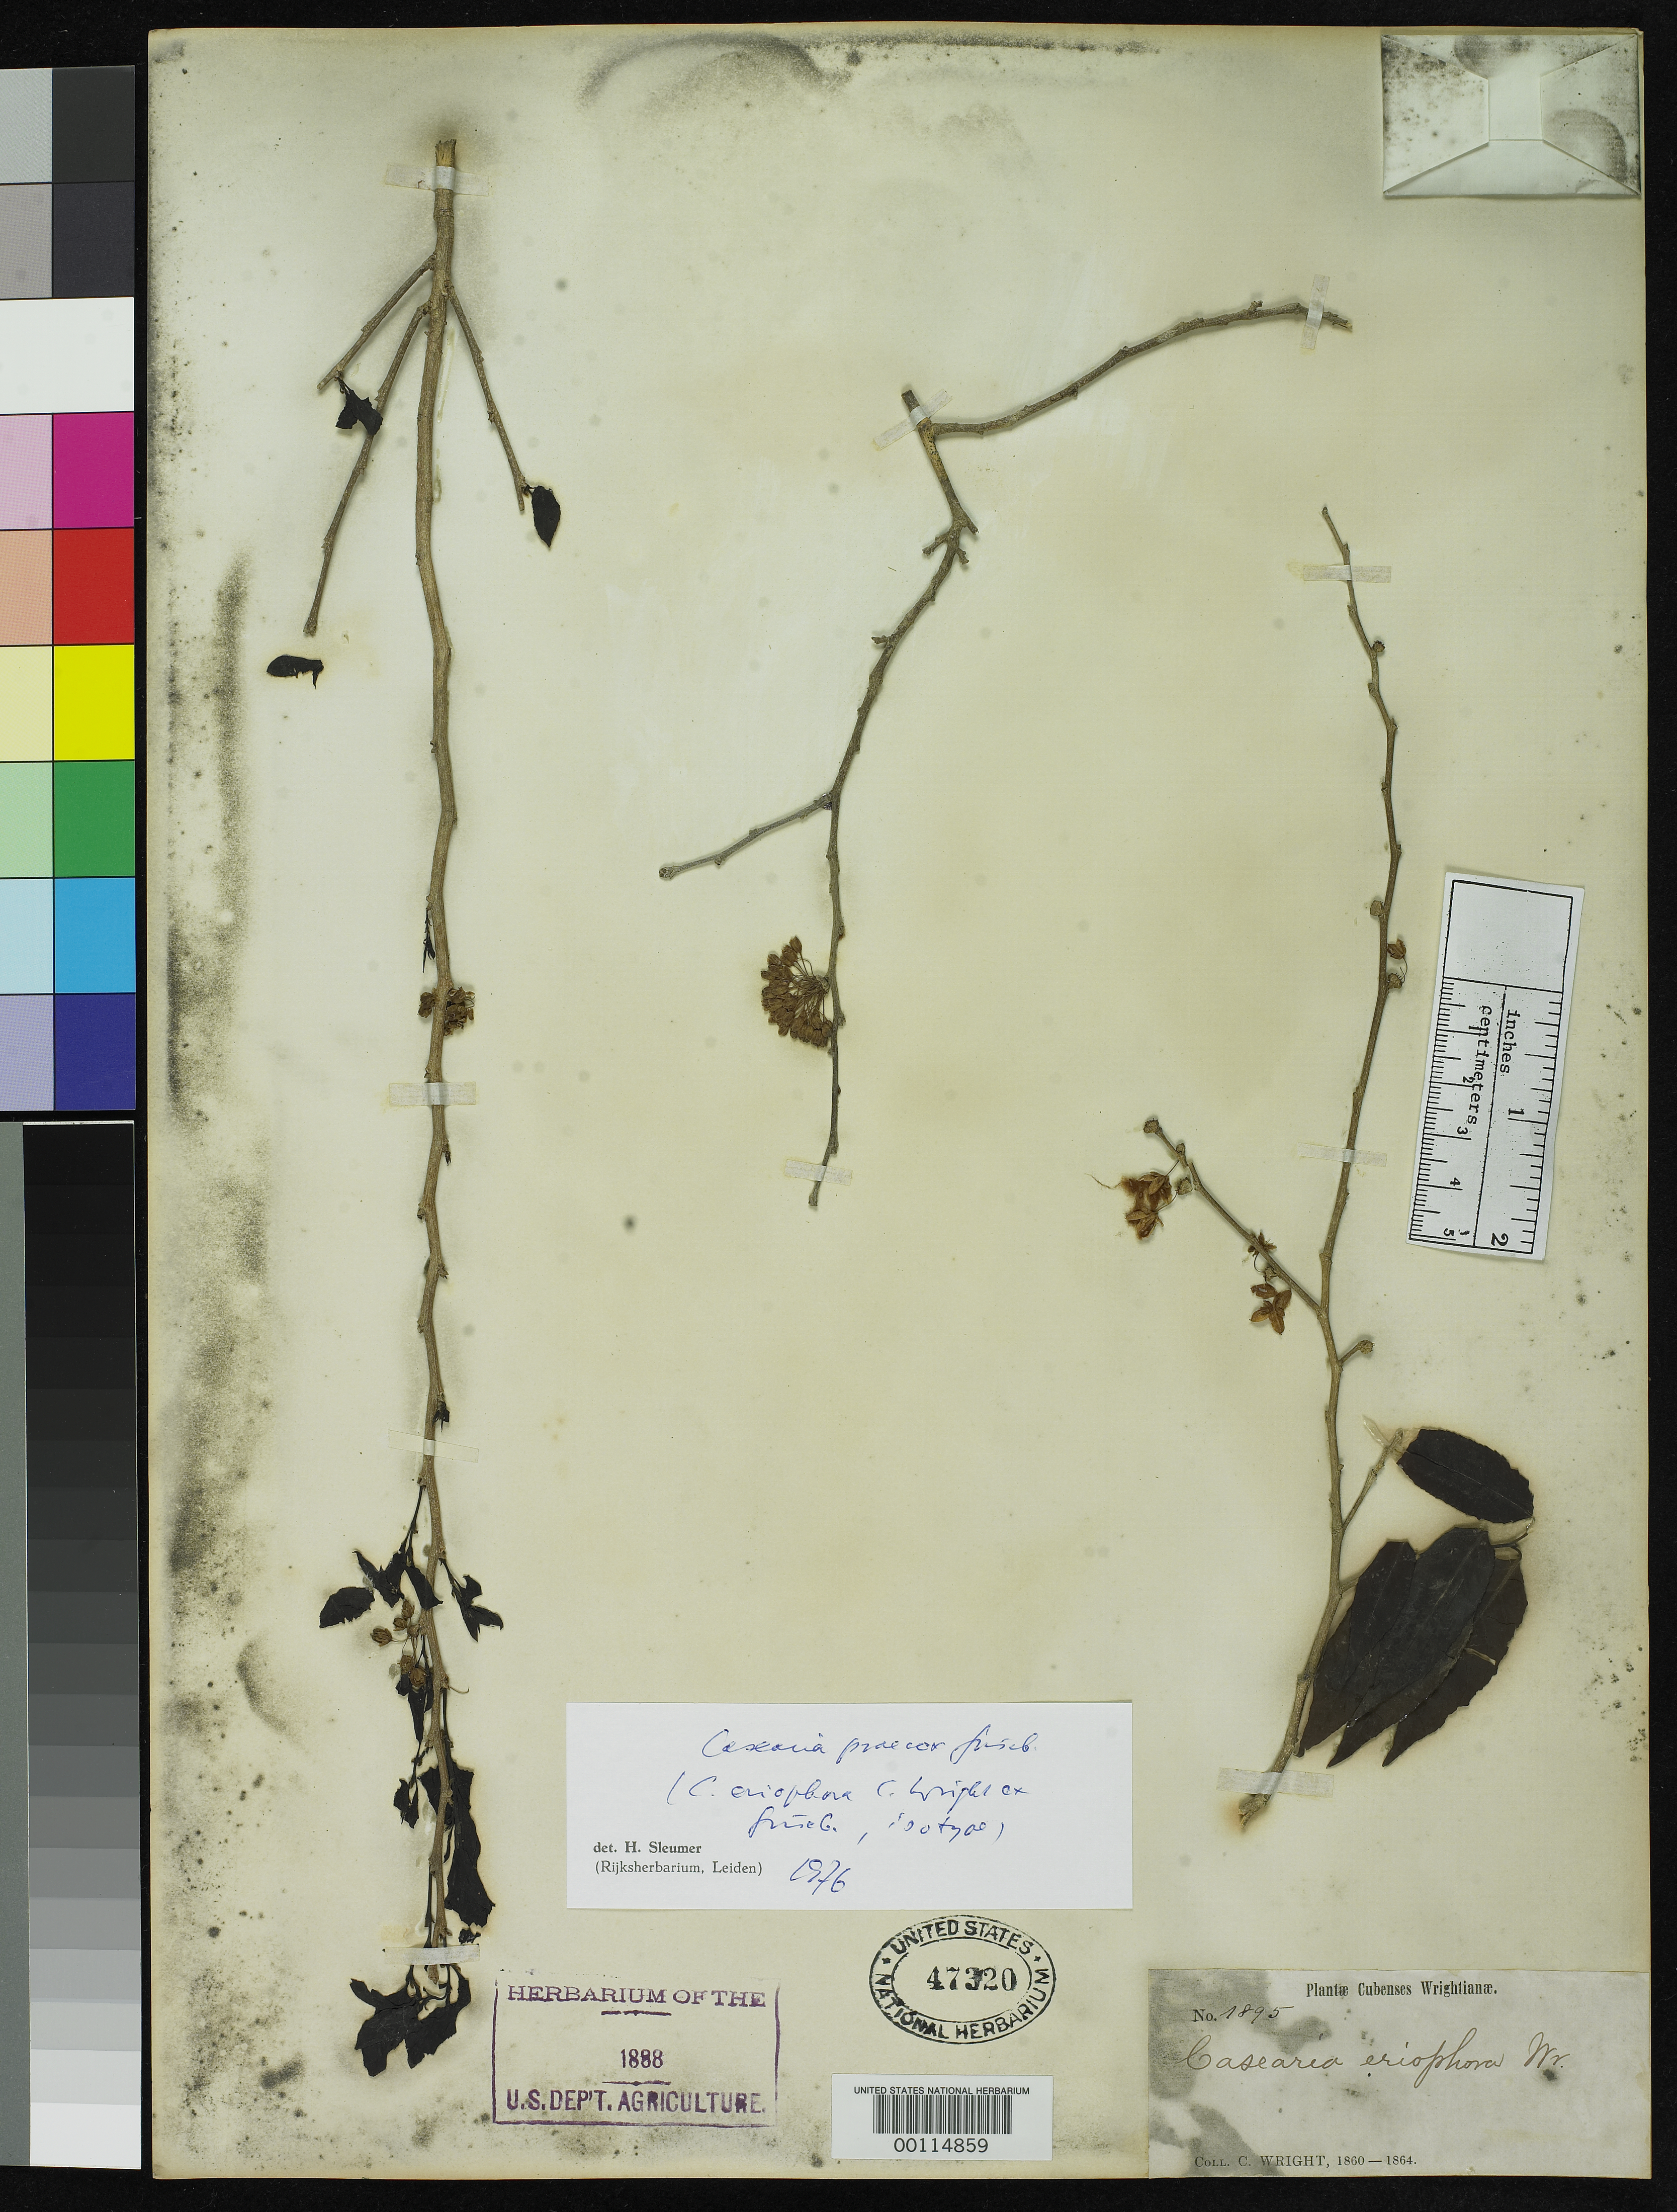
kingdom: Plantae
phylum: Tracheophyta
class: Magnoliopsida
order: Malpighiales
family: Salicaceae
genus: Casearia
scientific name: Casearia eriophora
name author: C. Wright in Griseb.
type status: Isosyntype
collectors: C. Wright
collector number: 1895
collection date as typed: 1860 to -- --- 1864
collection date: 1860/1864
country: Cuba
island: Greater Antilles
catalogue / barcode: US 47320